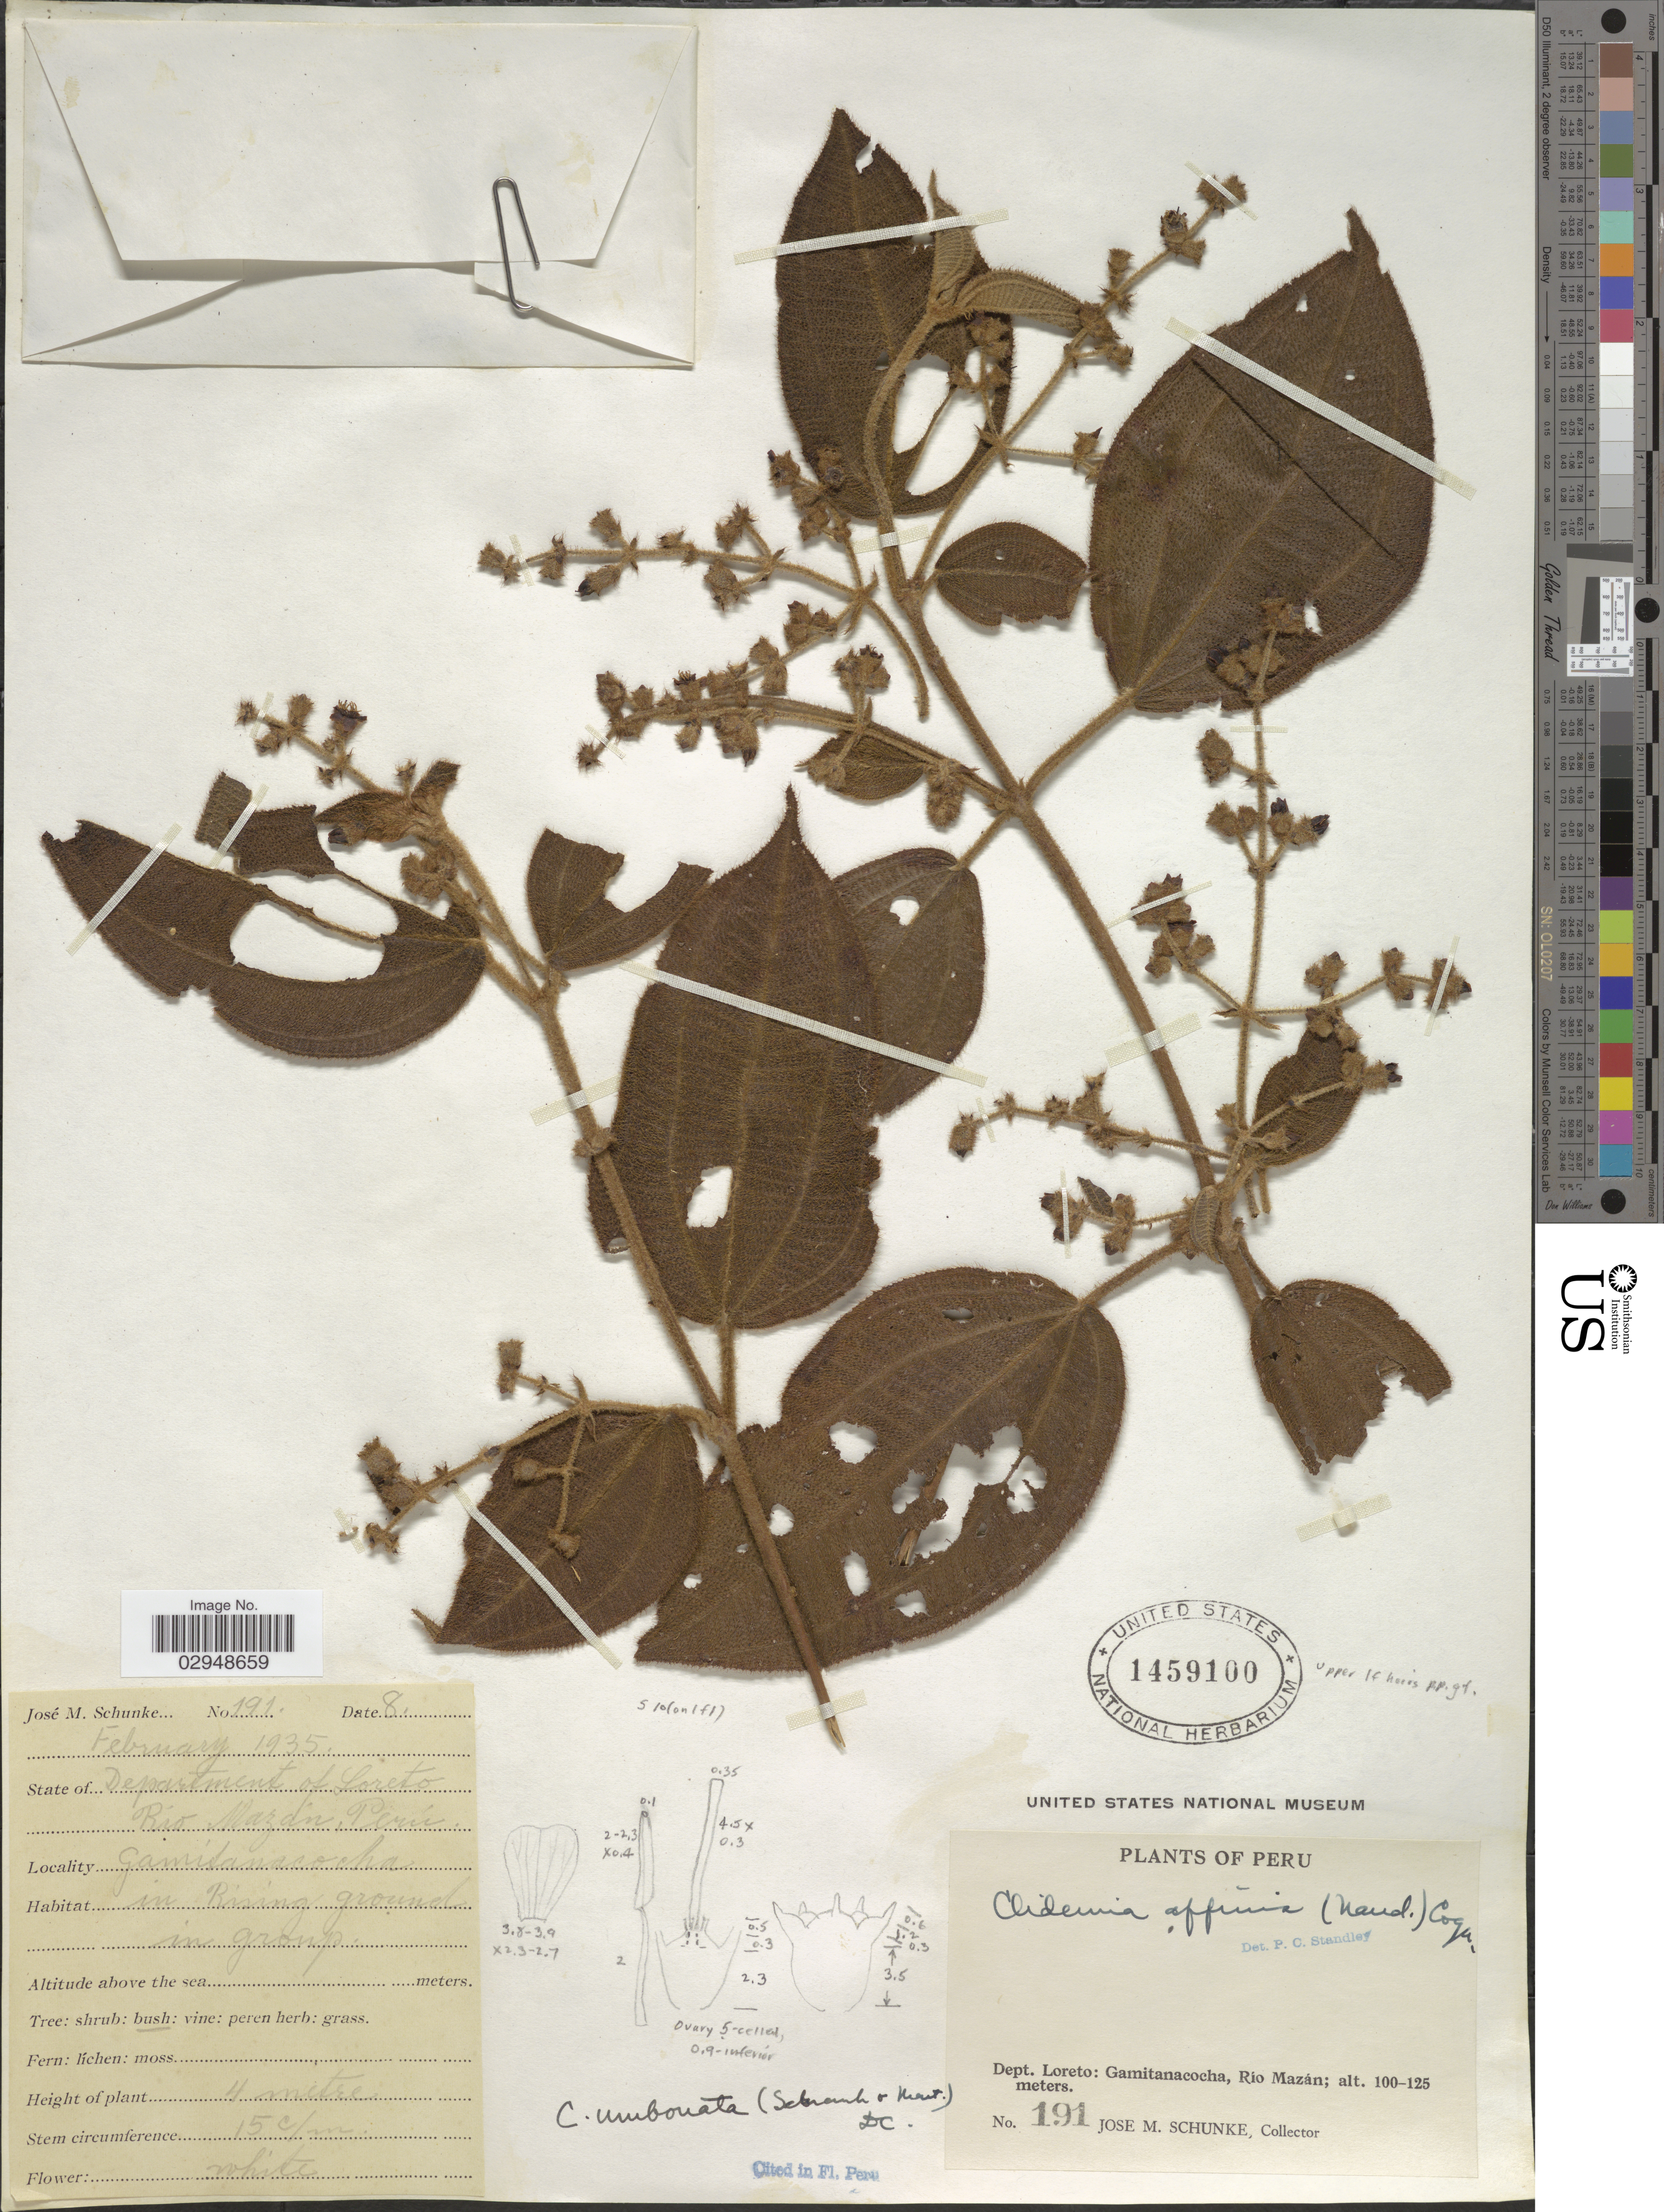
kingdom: Plantae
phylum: Tracheophyta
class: Magnoliopsida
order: Myrtales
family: Melastomataceae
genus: Clidemia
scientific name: Clidemia capitellata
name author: (Bonpl.) D. Don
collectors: J. M. Schunke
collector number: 191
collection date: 1935-02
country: Peru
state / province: Loreto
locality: Dept. Loreto: Gamitanacocha, Río Mazán.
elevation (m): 100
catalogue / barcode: US 1459100